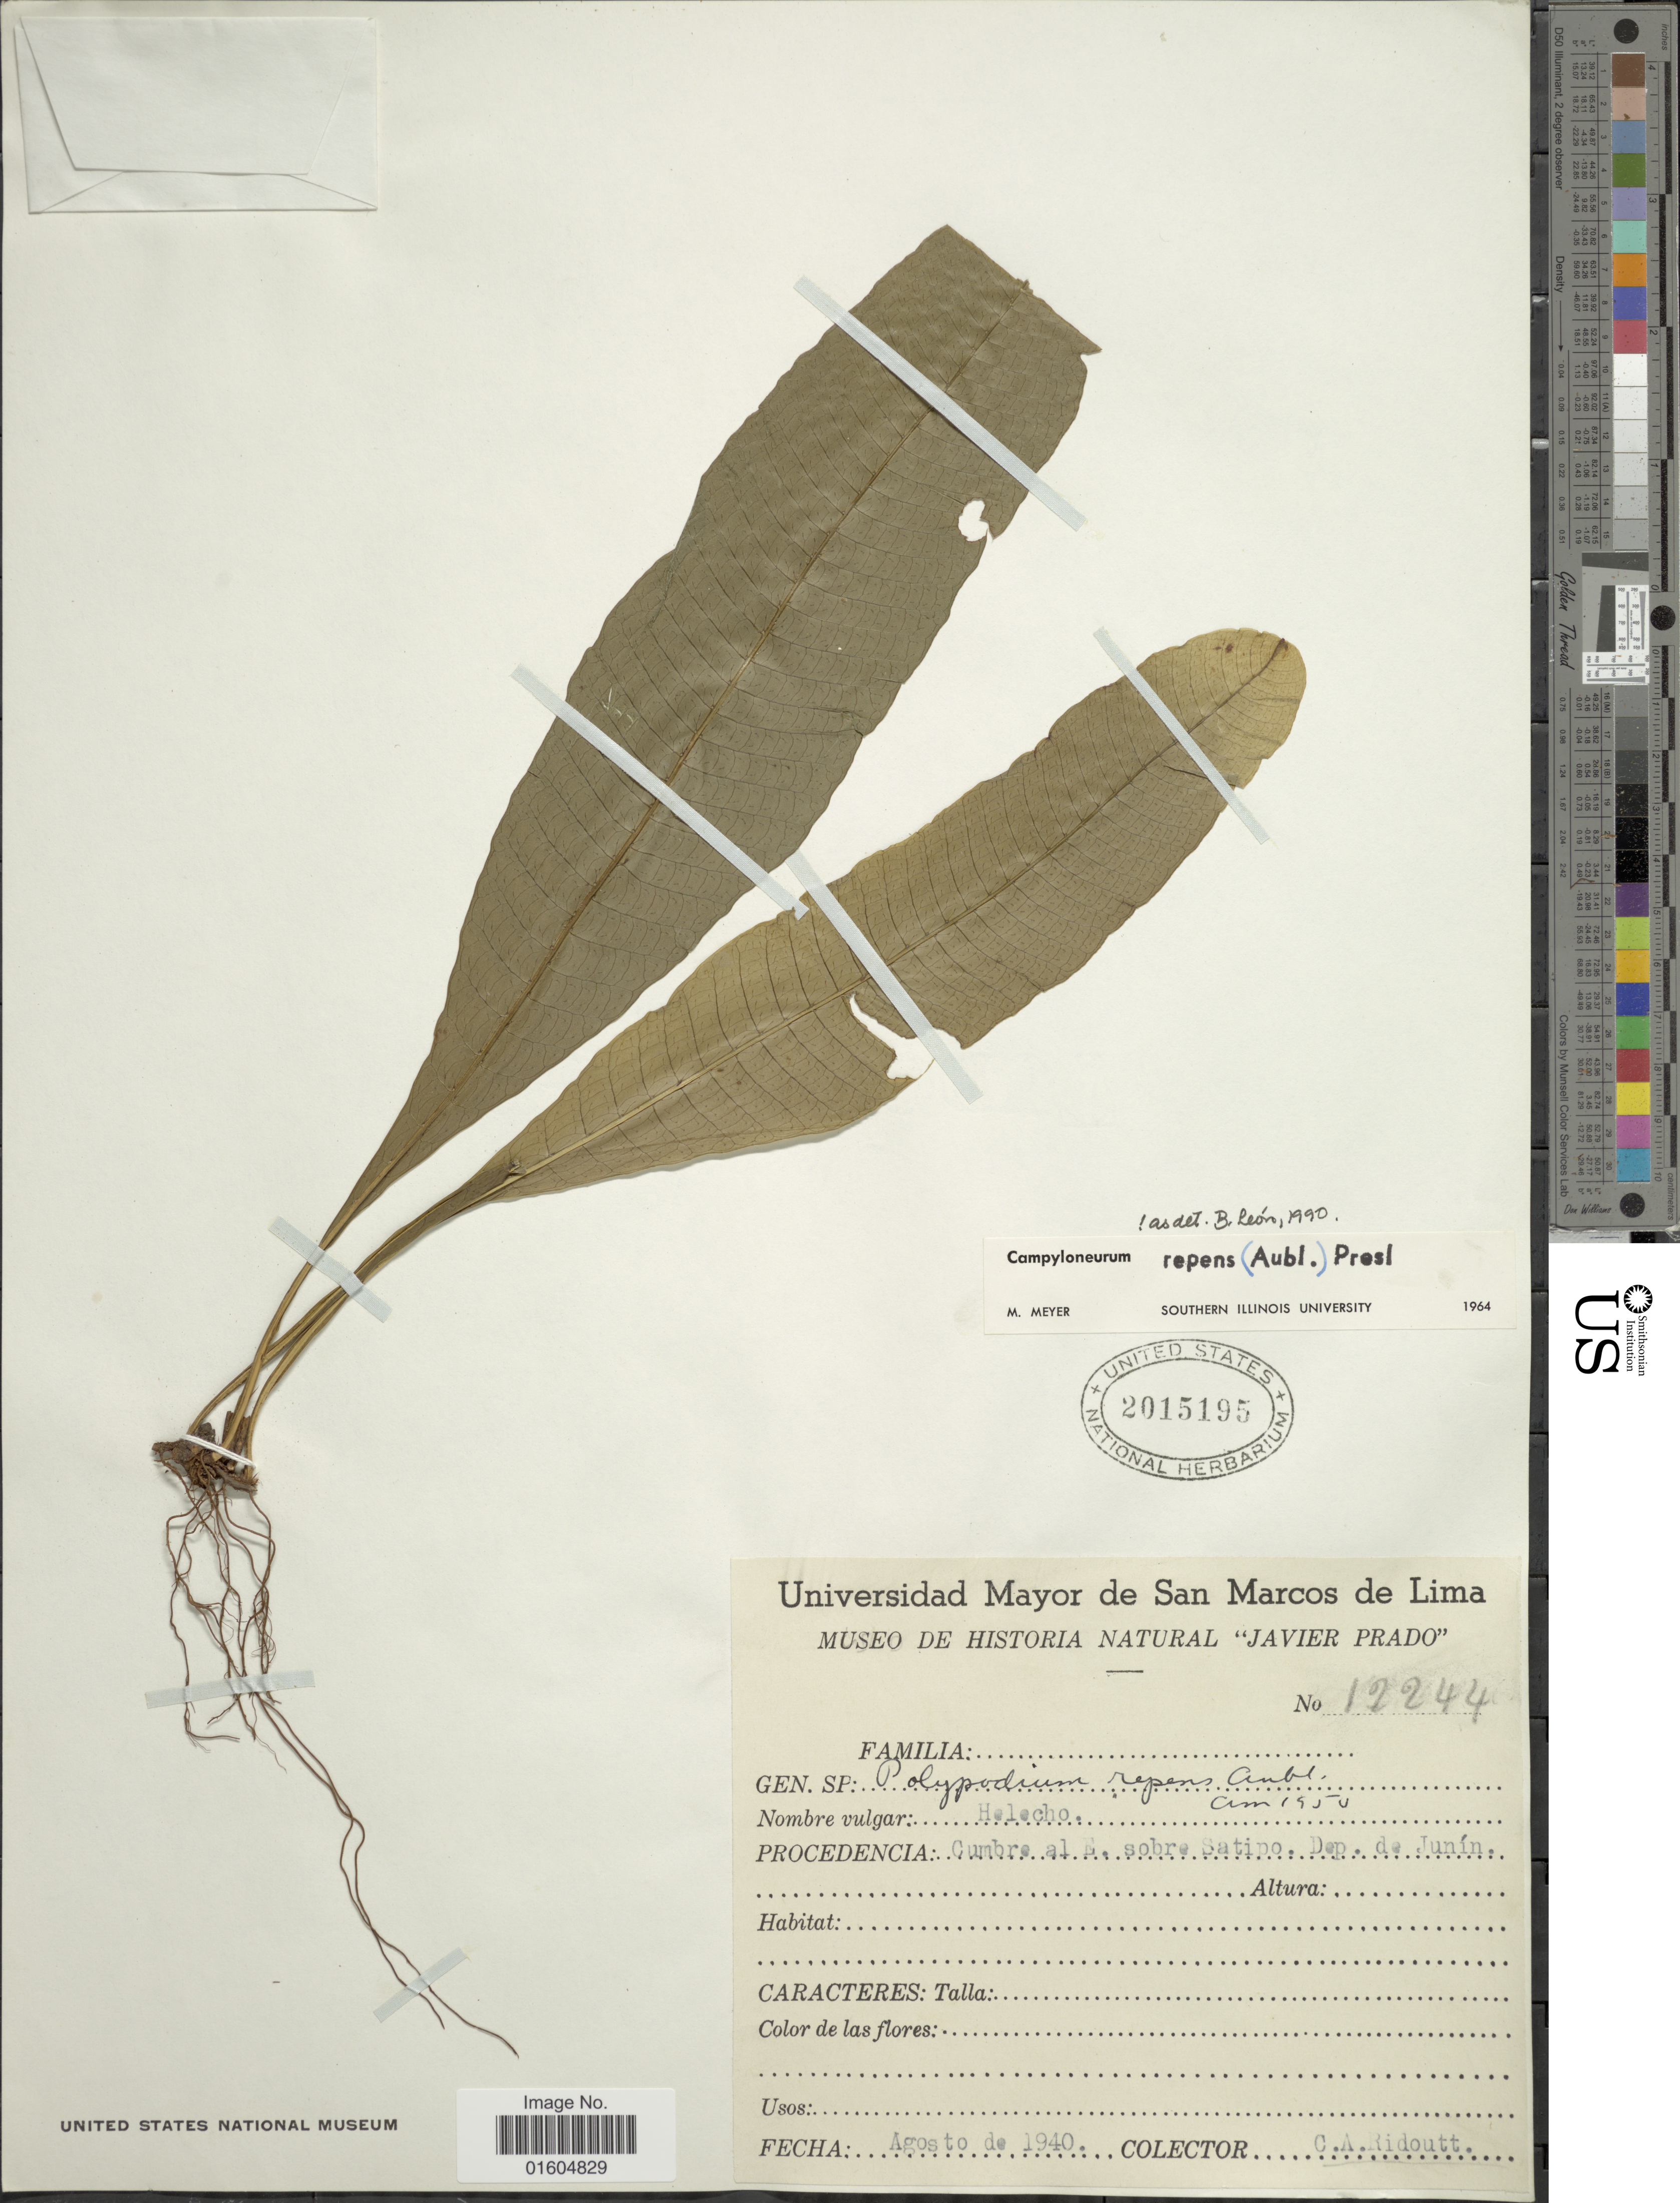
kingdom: Plantae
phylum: Tracheophyta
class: Polypodiopsida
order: Polypodiales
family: Polypodiaceae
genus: Campyloneurum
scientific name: Campyloneurum repens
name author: (Aubl.) C. Presl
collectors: C. Ridoutt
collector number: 12244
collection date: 1940-08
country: Peru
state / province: Junín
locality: Cumbre al E. sobre Satino. Dep. de Junin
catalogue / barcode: US 2015195